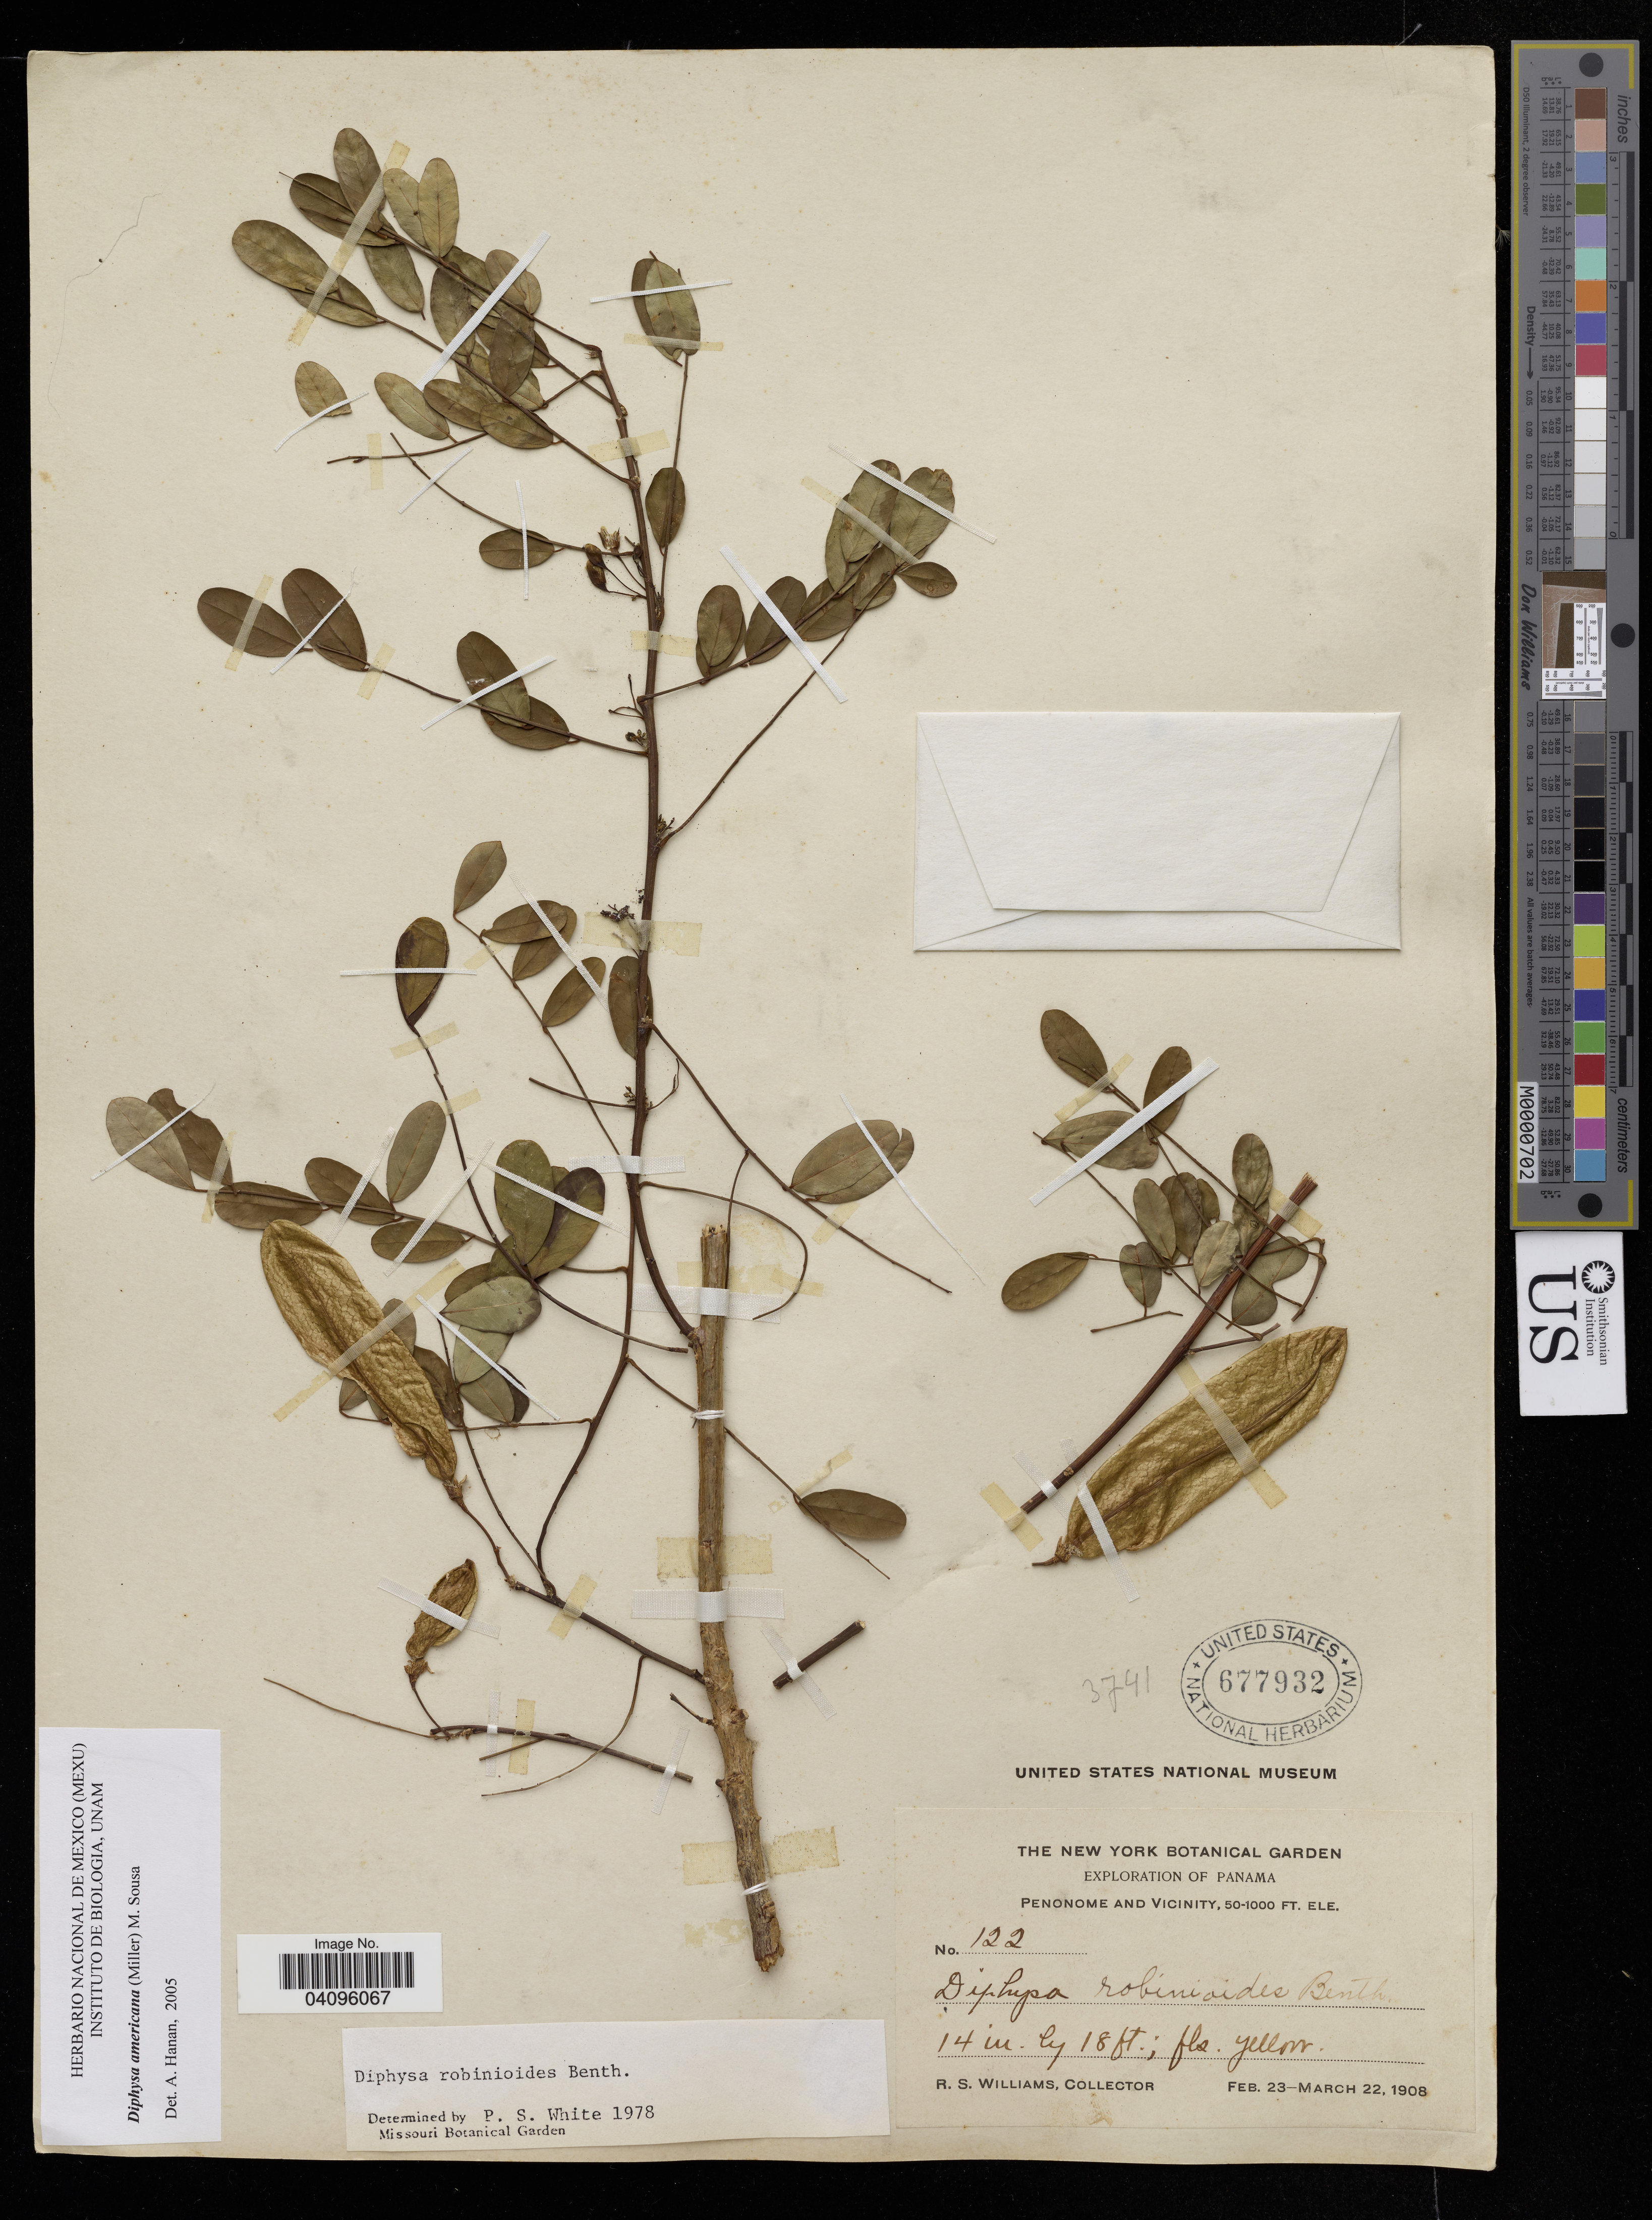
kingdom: Plantae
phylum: Tracheophyta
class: Magnoliopsida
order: Fabales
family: Fabaceae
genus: Diphysa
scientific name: Diphysa americana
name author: (Mill.) M. Sousa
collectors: R. Williams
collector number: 122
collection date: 1908-02-23/1908-03-22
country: Panama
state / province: Cocle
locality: Penonome and Vicinity.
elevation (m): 15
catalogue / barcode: US 677932